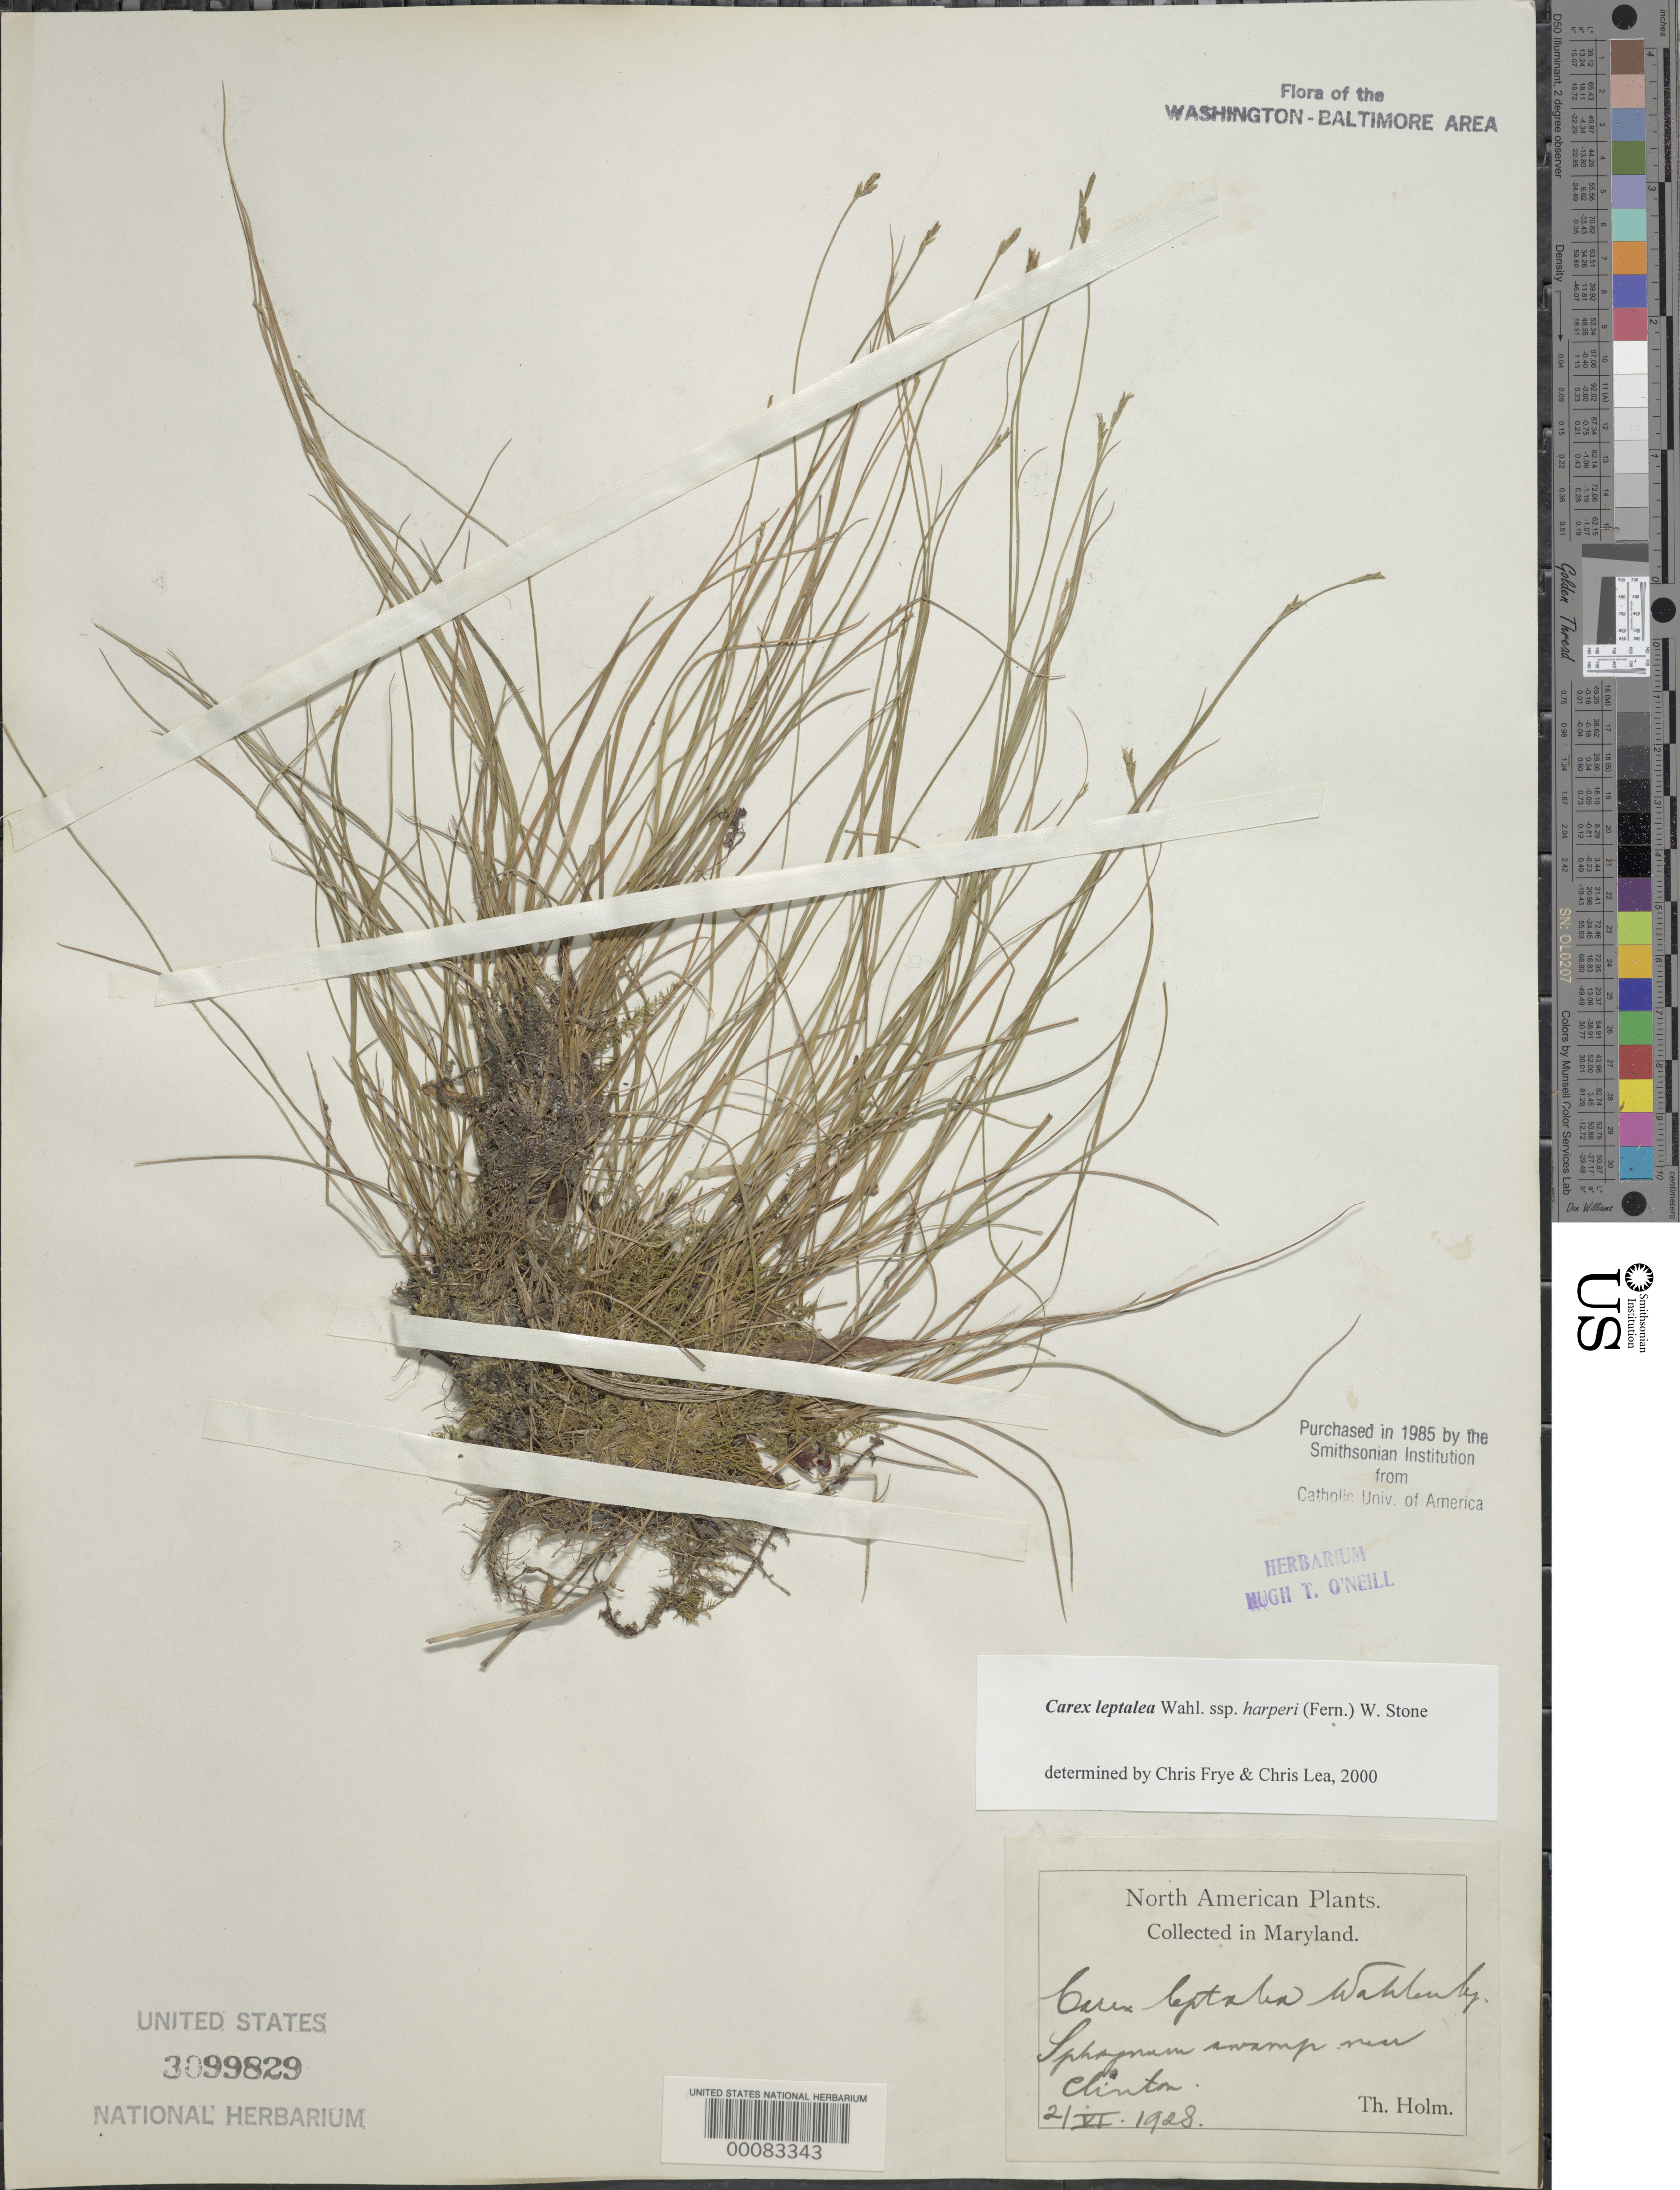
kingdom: Plantae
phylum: Tracheophyta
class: Liliopsida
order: Poales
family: Cyperaceae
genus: Carex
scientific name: Carex leptalea var. harperi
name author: (Fernald) W. Stone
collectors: T. Holm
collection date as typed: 02 Jun 1928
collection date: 1928-06-02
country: United States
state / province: Maryland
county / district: Prince George's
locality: Near Clinton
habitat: Sphagnum swamp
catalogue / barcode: US 3099829